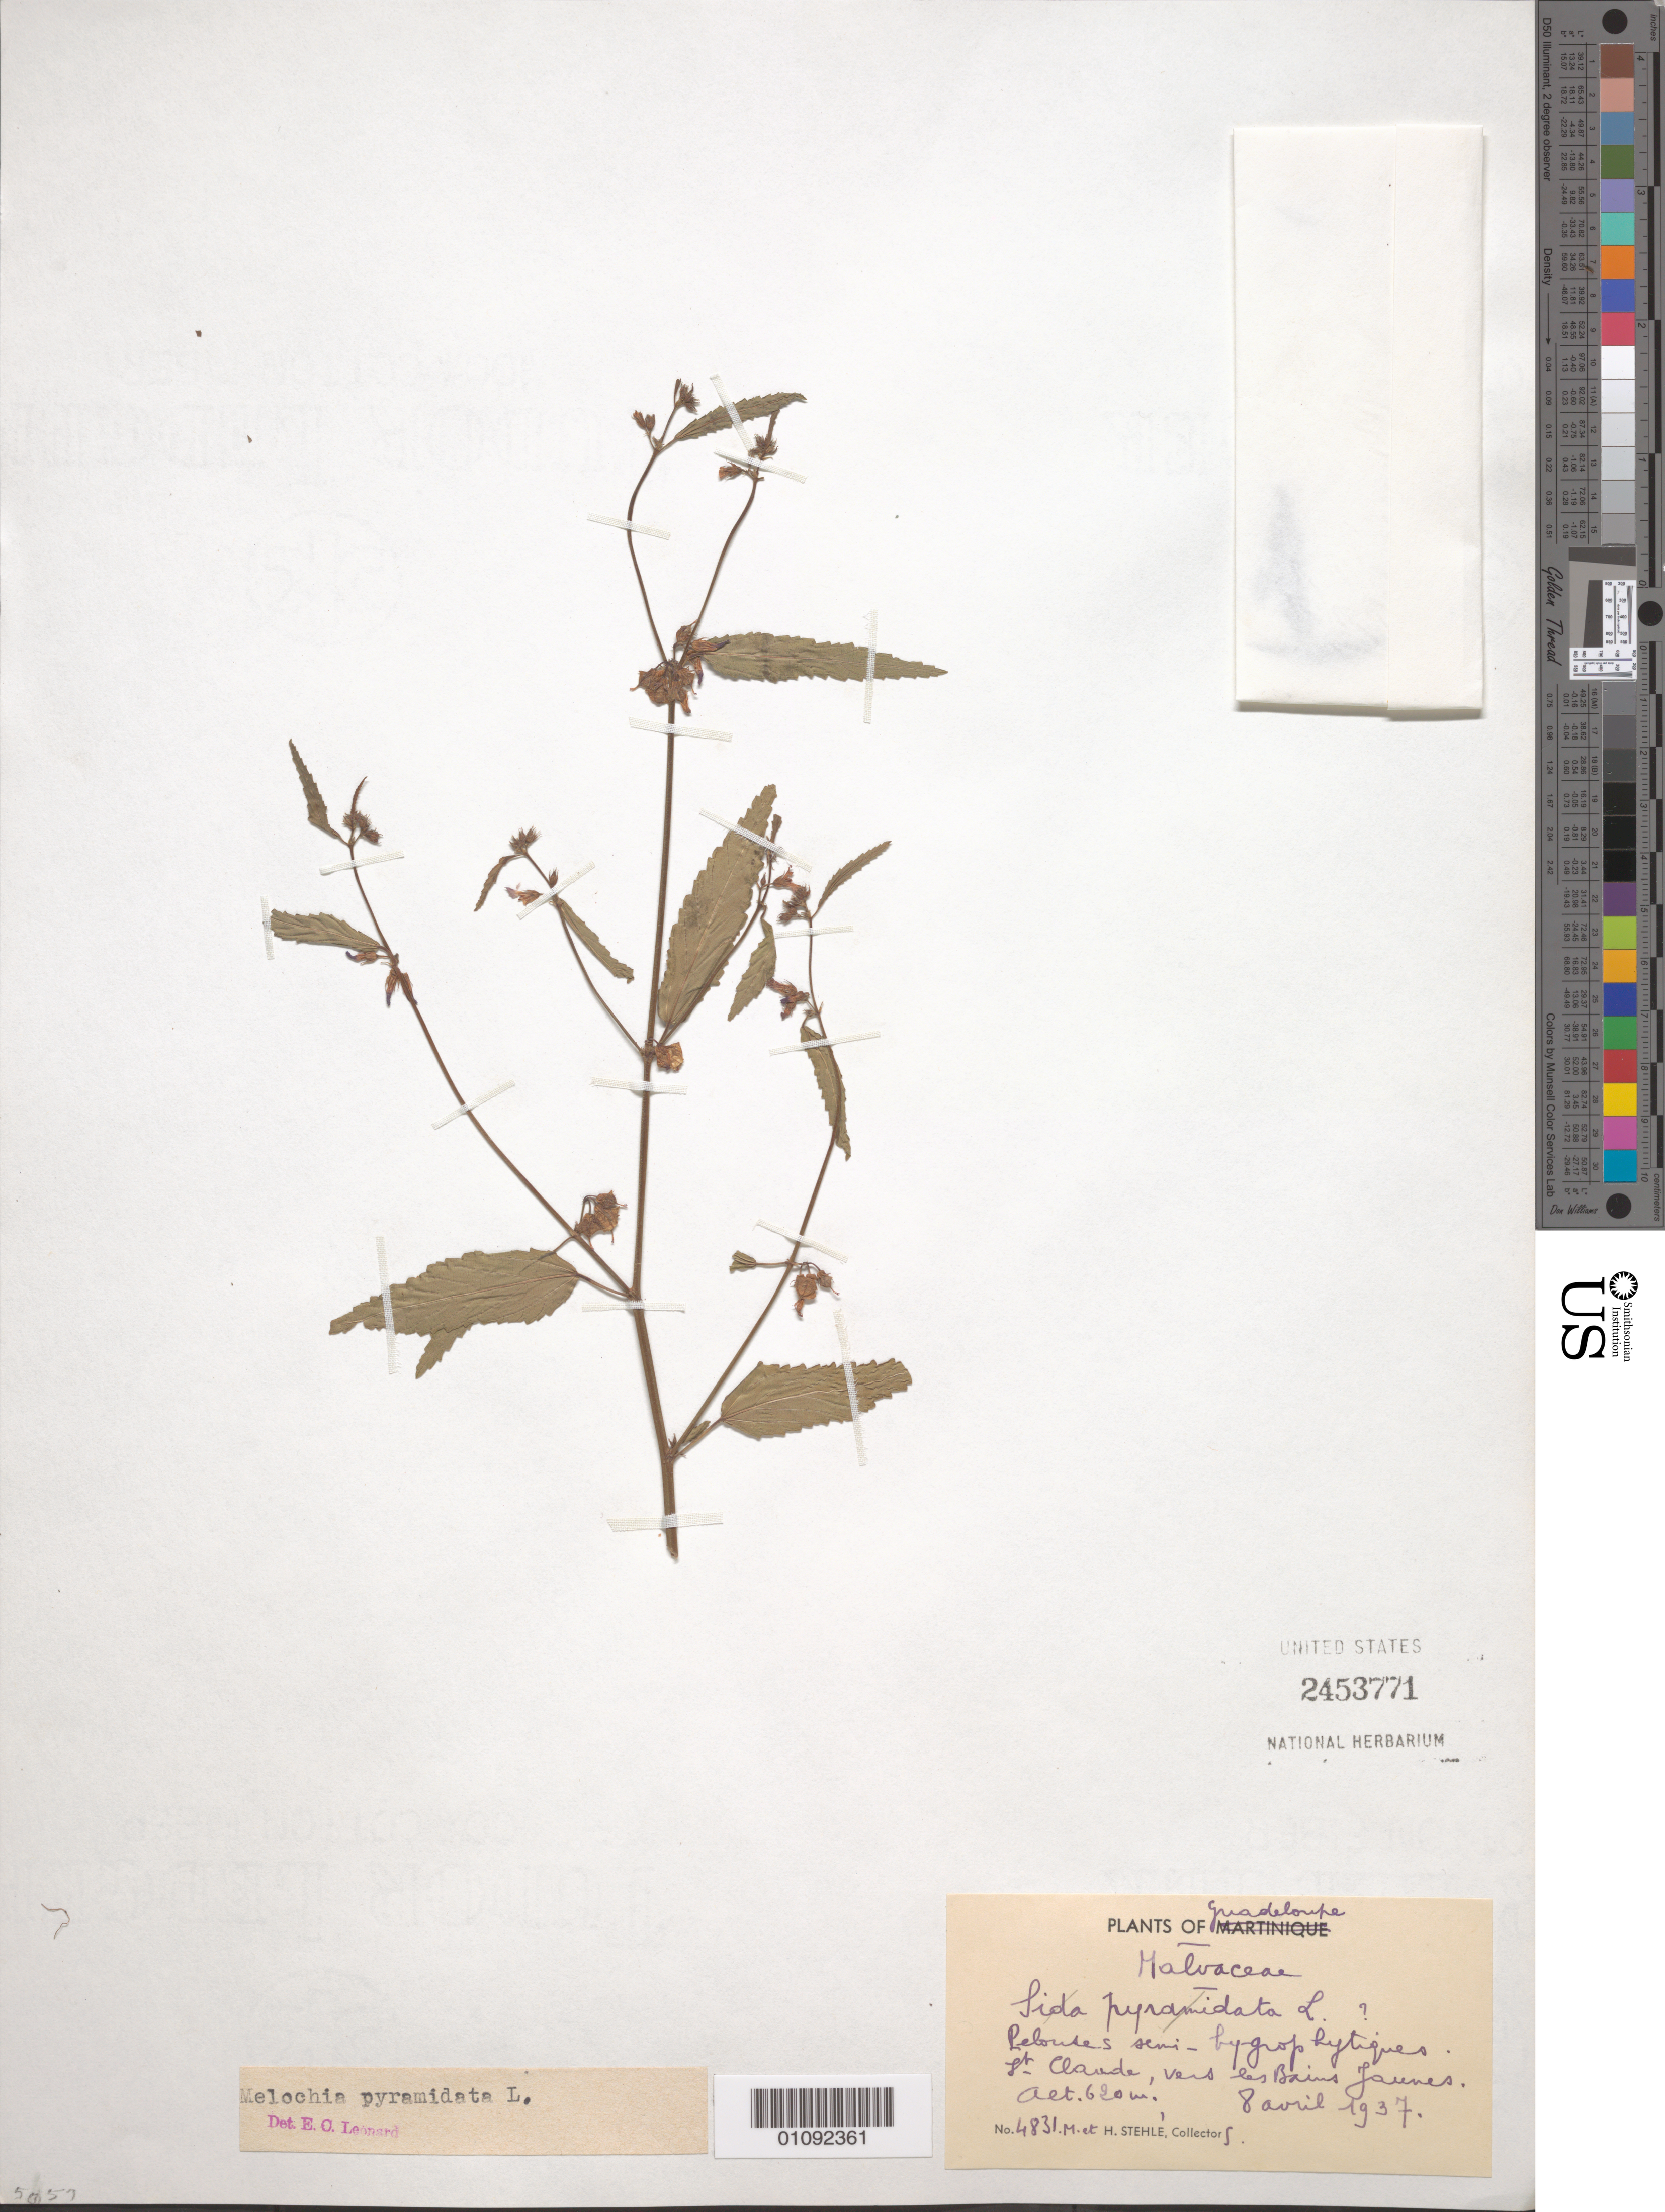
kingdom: Plantae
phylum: Tracheophyta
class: Magnoliopsida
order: Malvales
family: Malvaceae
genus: Melochia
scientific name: Melochia pyramidata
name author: L.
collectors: M. Stehlé & H. Stehlé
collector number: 4831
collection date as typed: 08 Apr 1937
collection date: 1937-04-08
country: Guadeloupe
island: Basse Terre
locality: St. Claude, vers les Bains Jaunes.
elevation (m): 620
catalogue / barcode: US 2453771